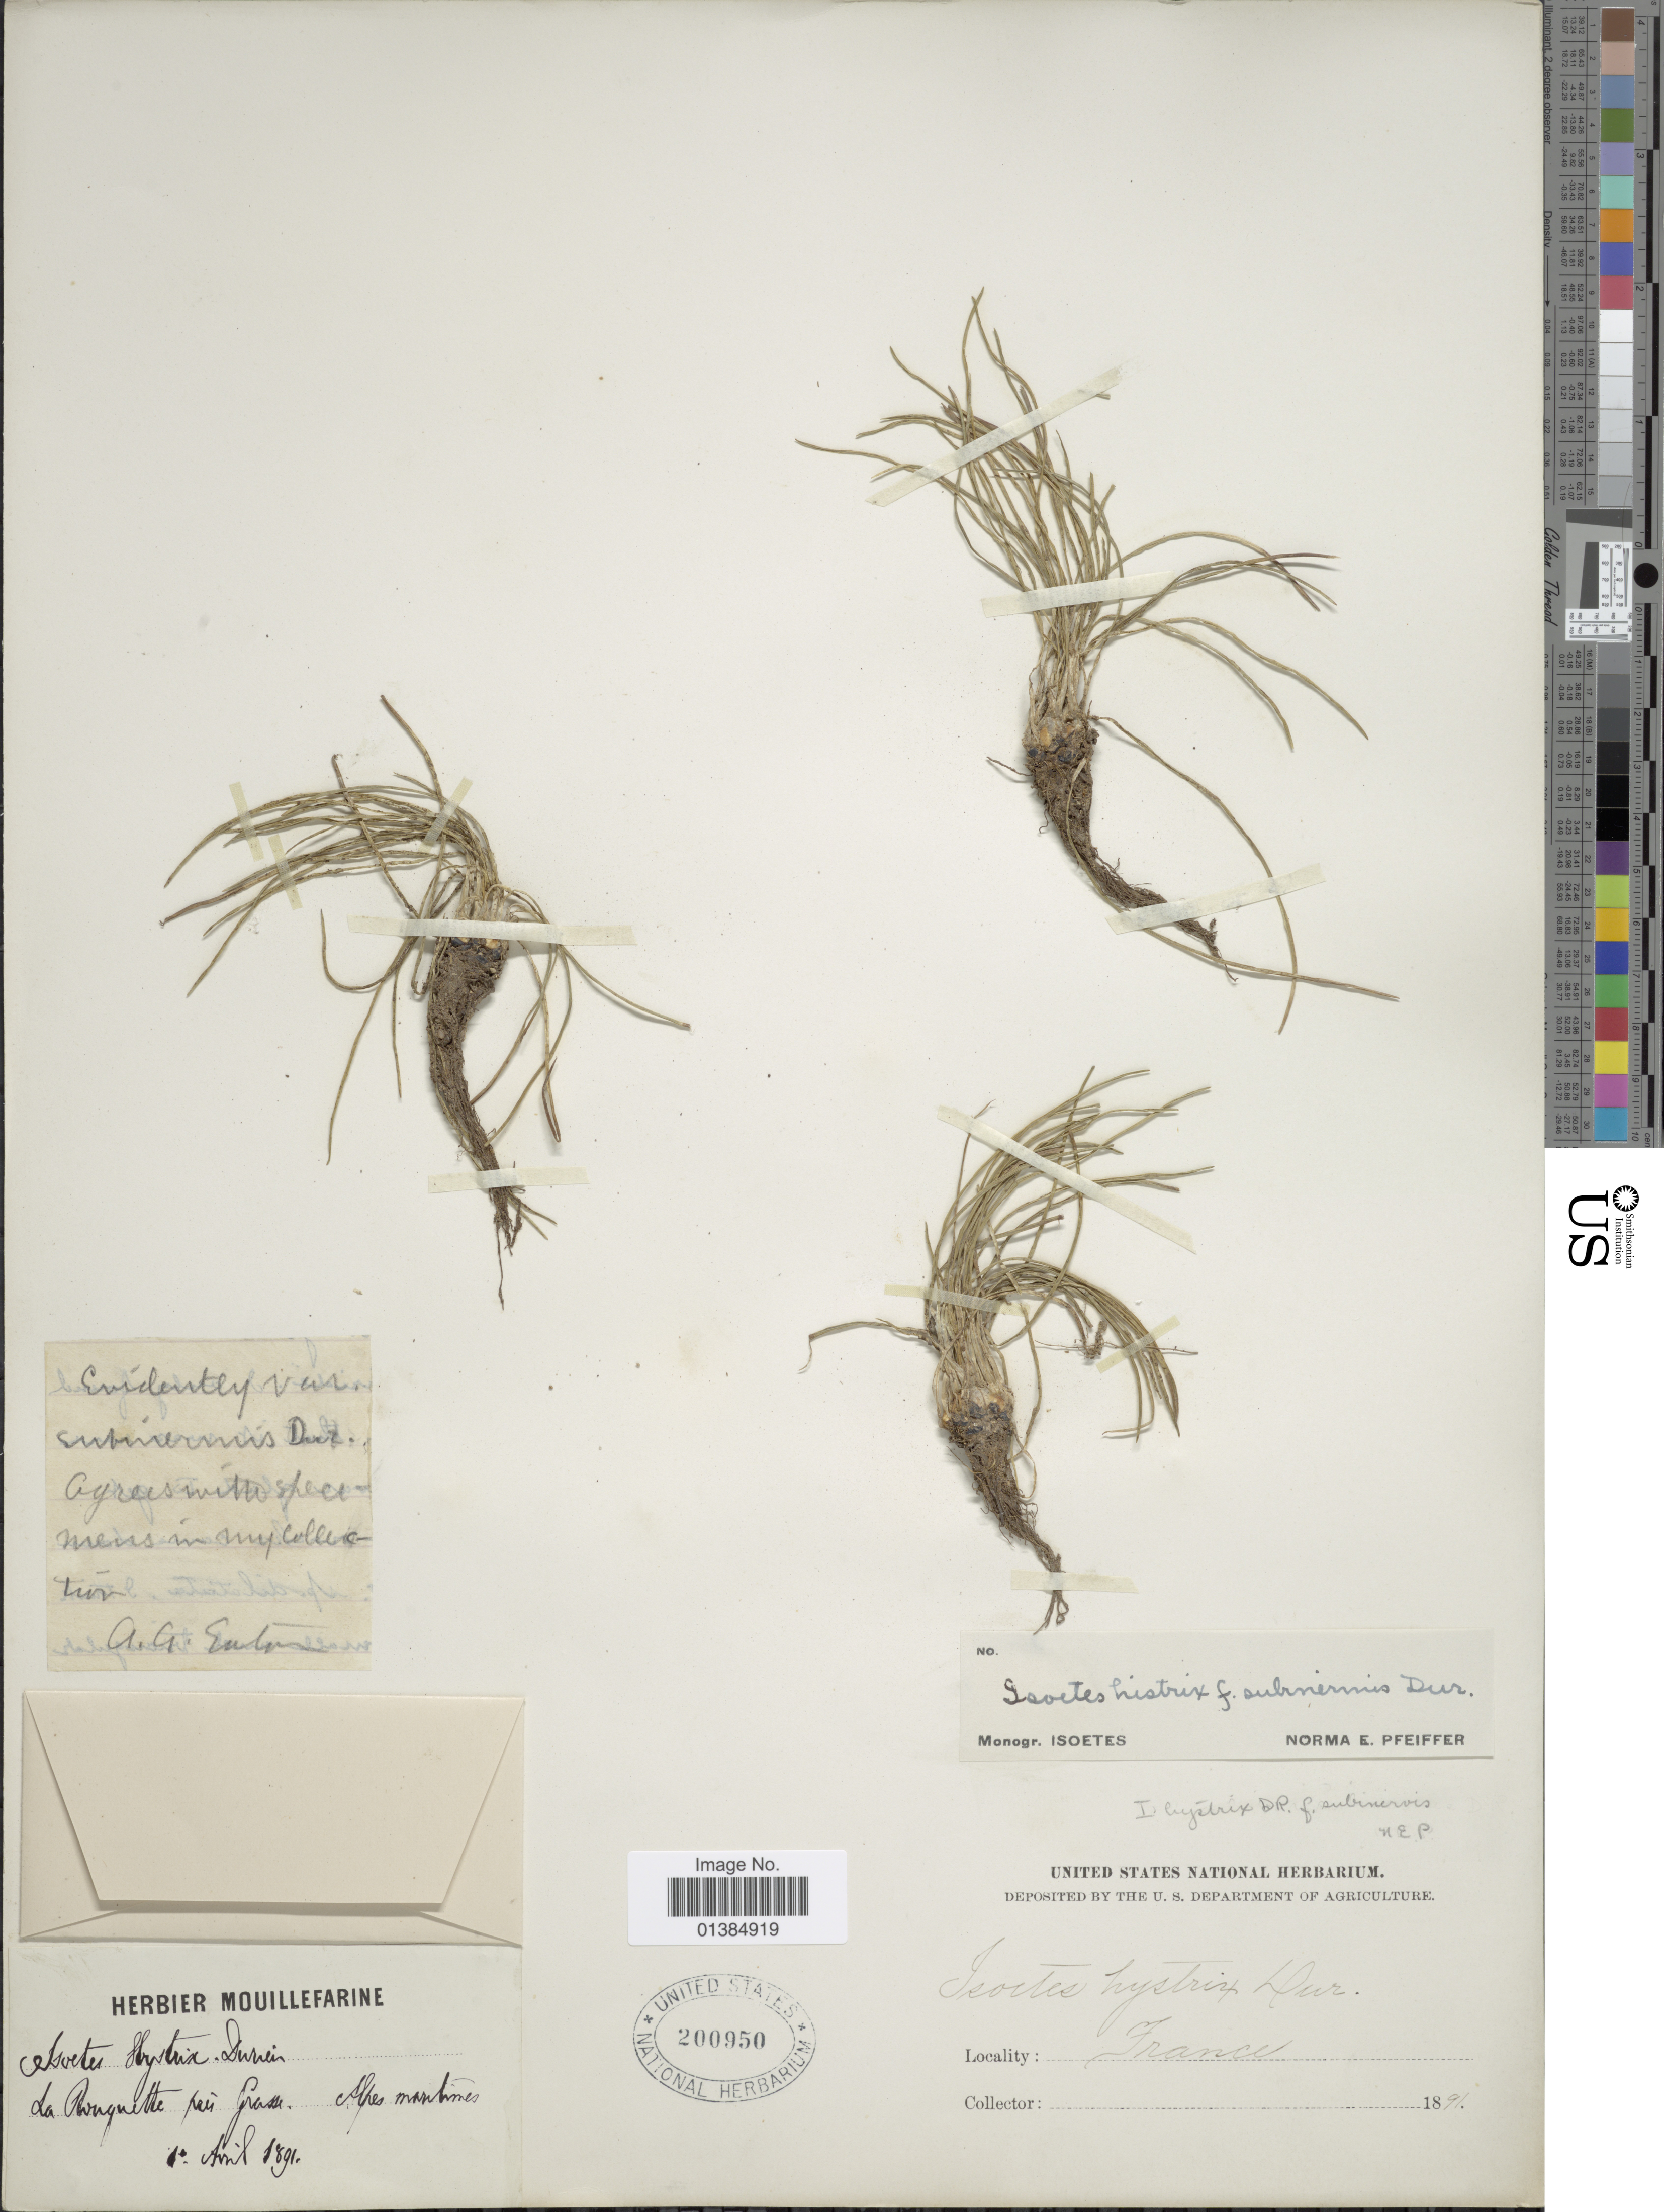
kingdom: Plantae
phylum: Tracheophyta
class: Lycopodiopsida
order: Isoetales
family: Isoetaceae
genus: Isoetes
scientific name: Isoetes histrix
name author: Bory & Durieu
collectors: A. A. Eaton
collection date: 1891-04-10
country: France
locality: Da Ronquette près Grasse, Alpes maritimes. [interpreted]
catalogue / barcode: US 200950